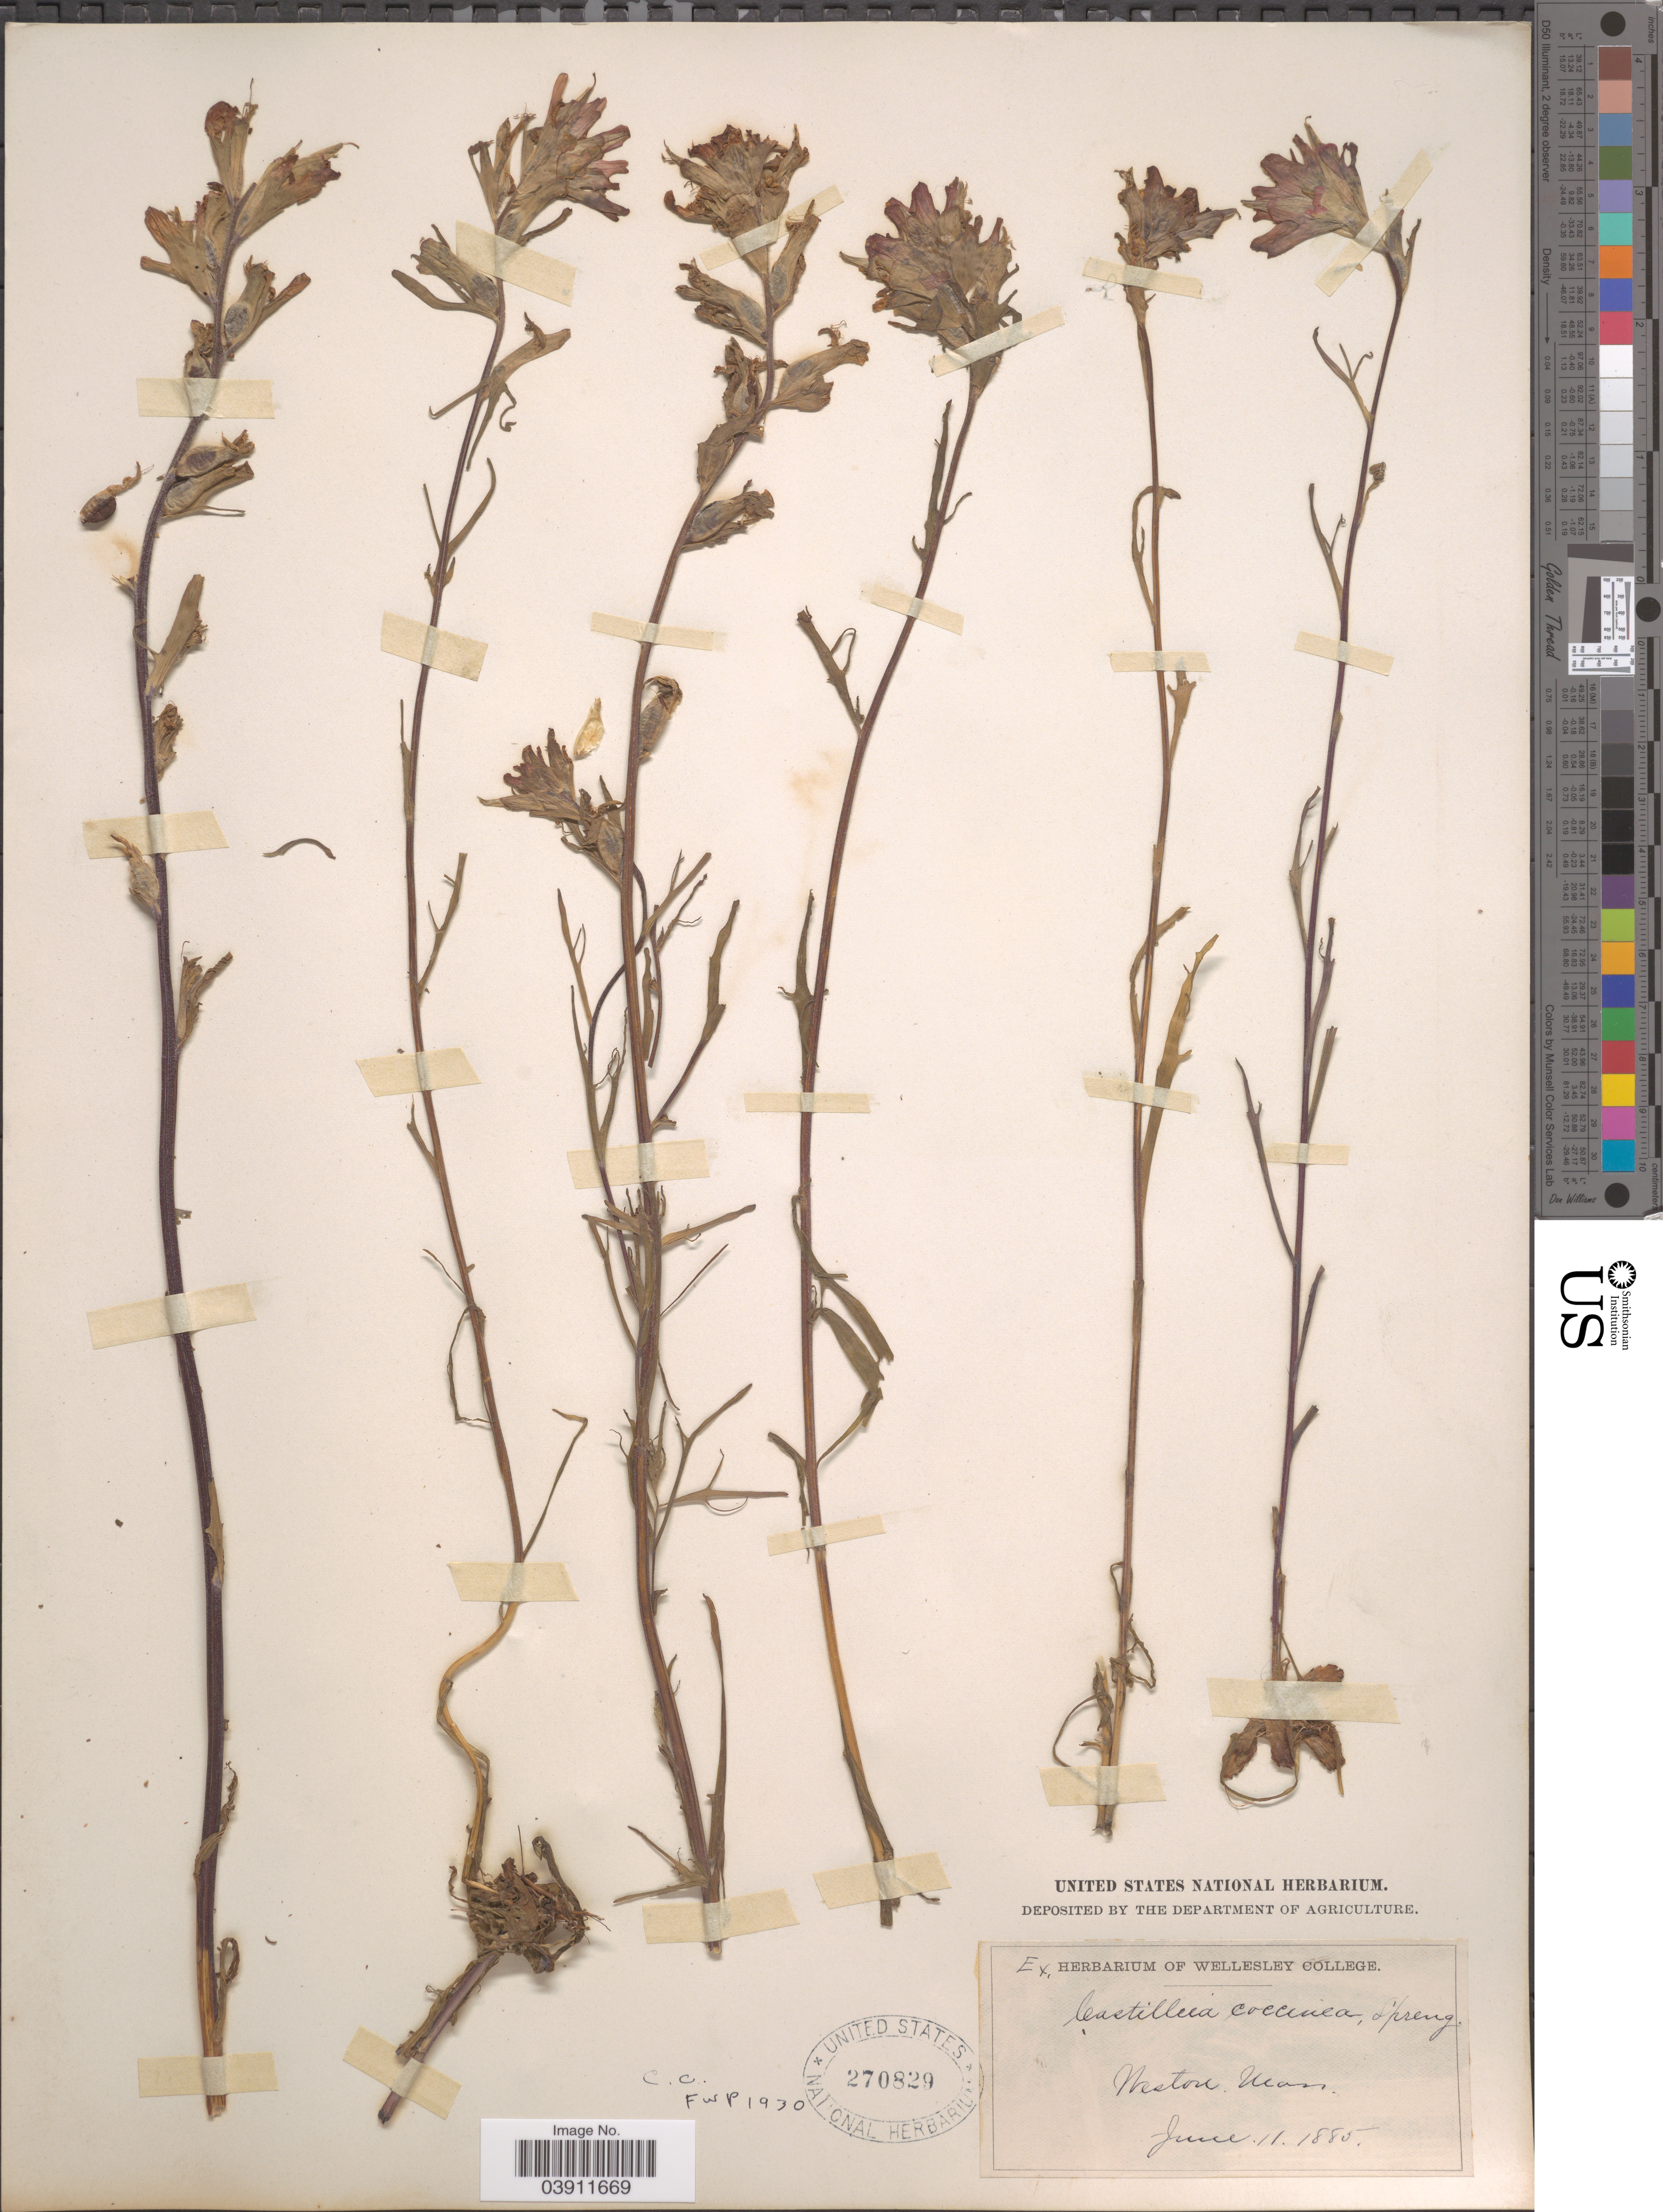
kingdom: Plantae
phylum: Tracheophyta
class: Magnoliopsida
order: Lamiales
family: Orobanchaceae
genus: Castilleja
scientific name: Castilleja coccinea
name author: (L.) Spreng.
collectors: ex herb. Wellesley College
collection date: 1885-06-11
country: United States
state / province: Massachusetts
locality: Weston.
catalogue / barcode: US 270829